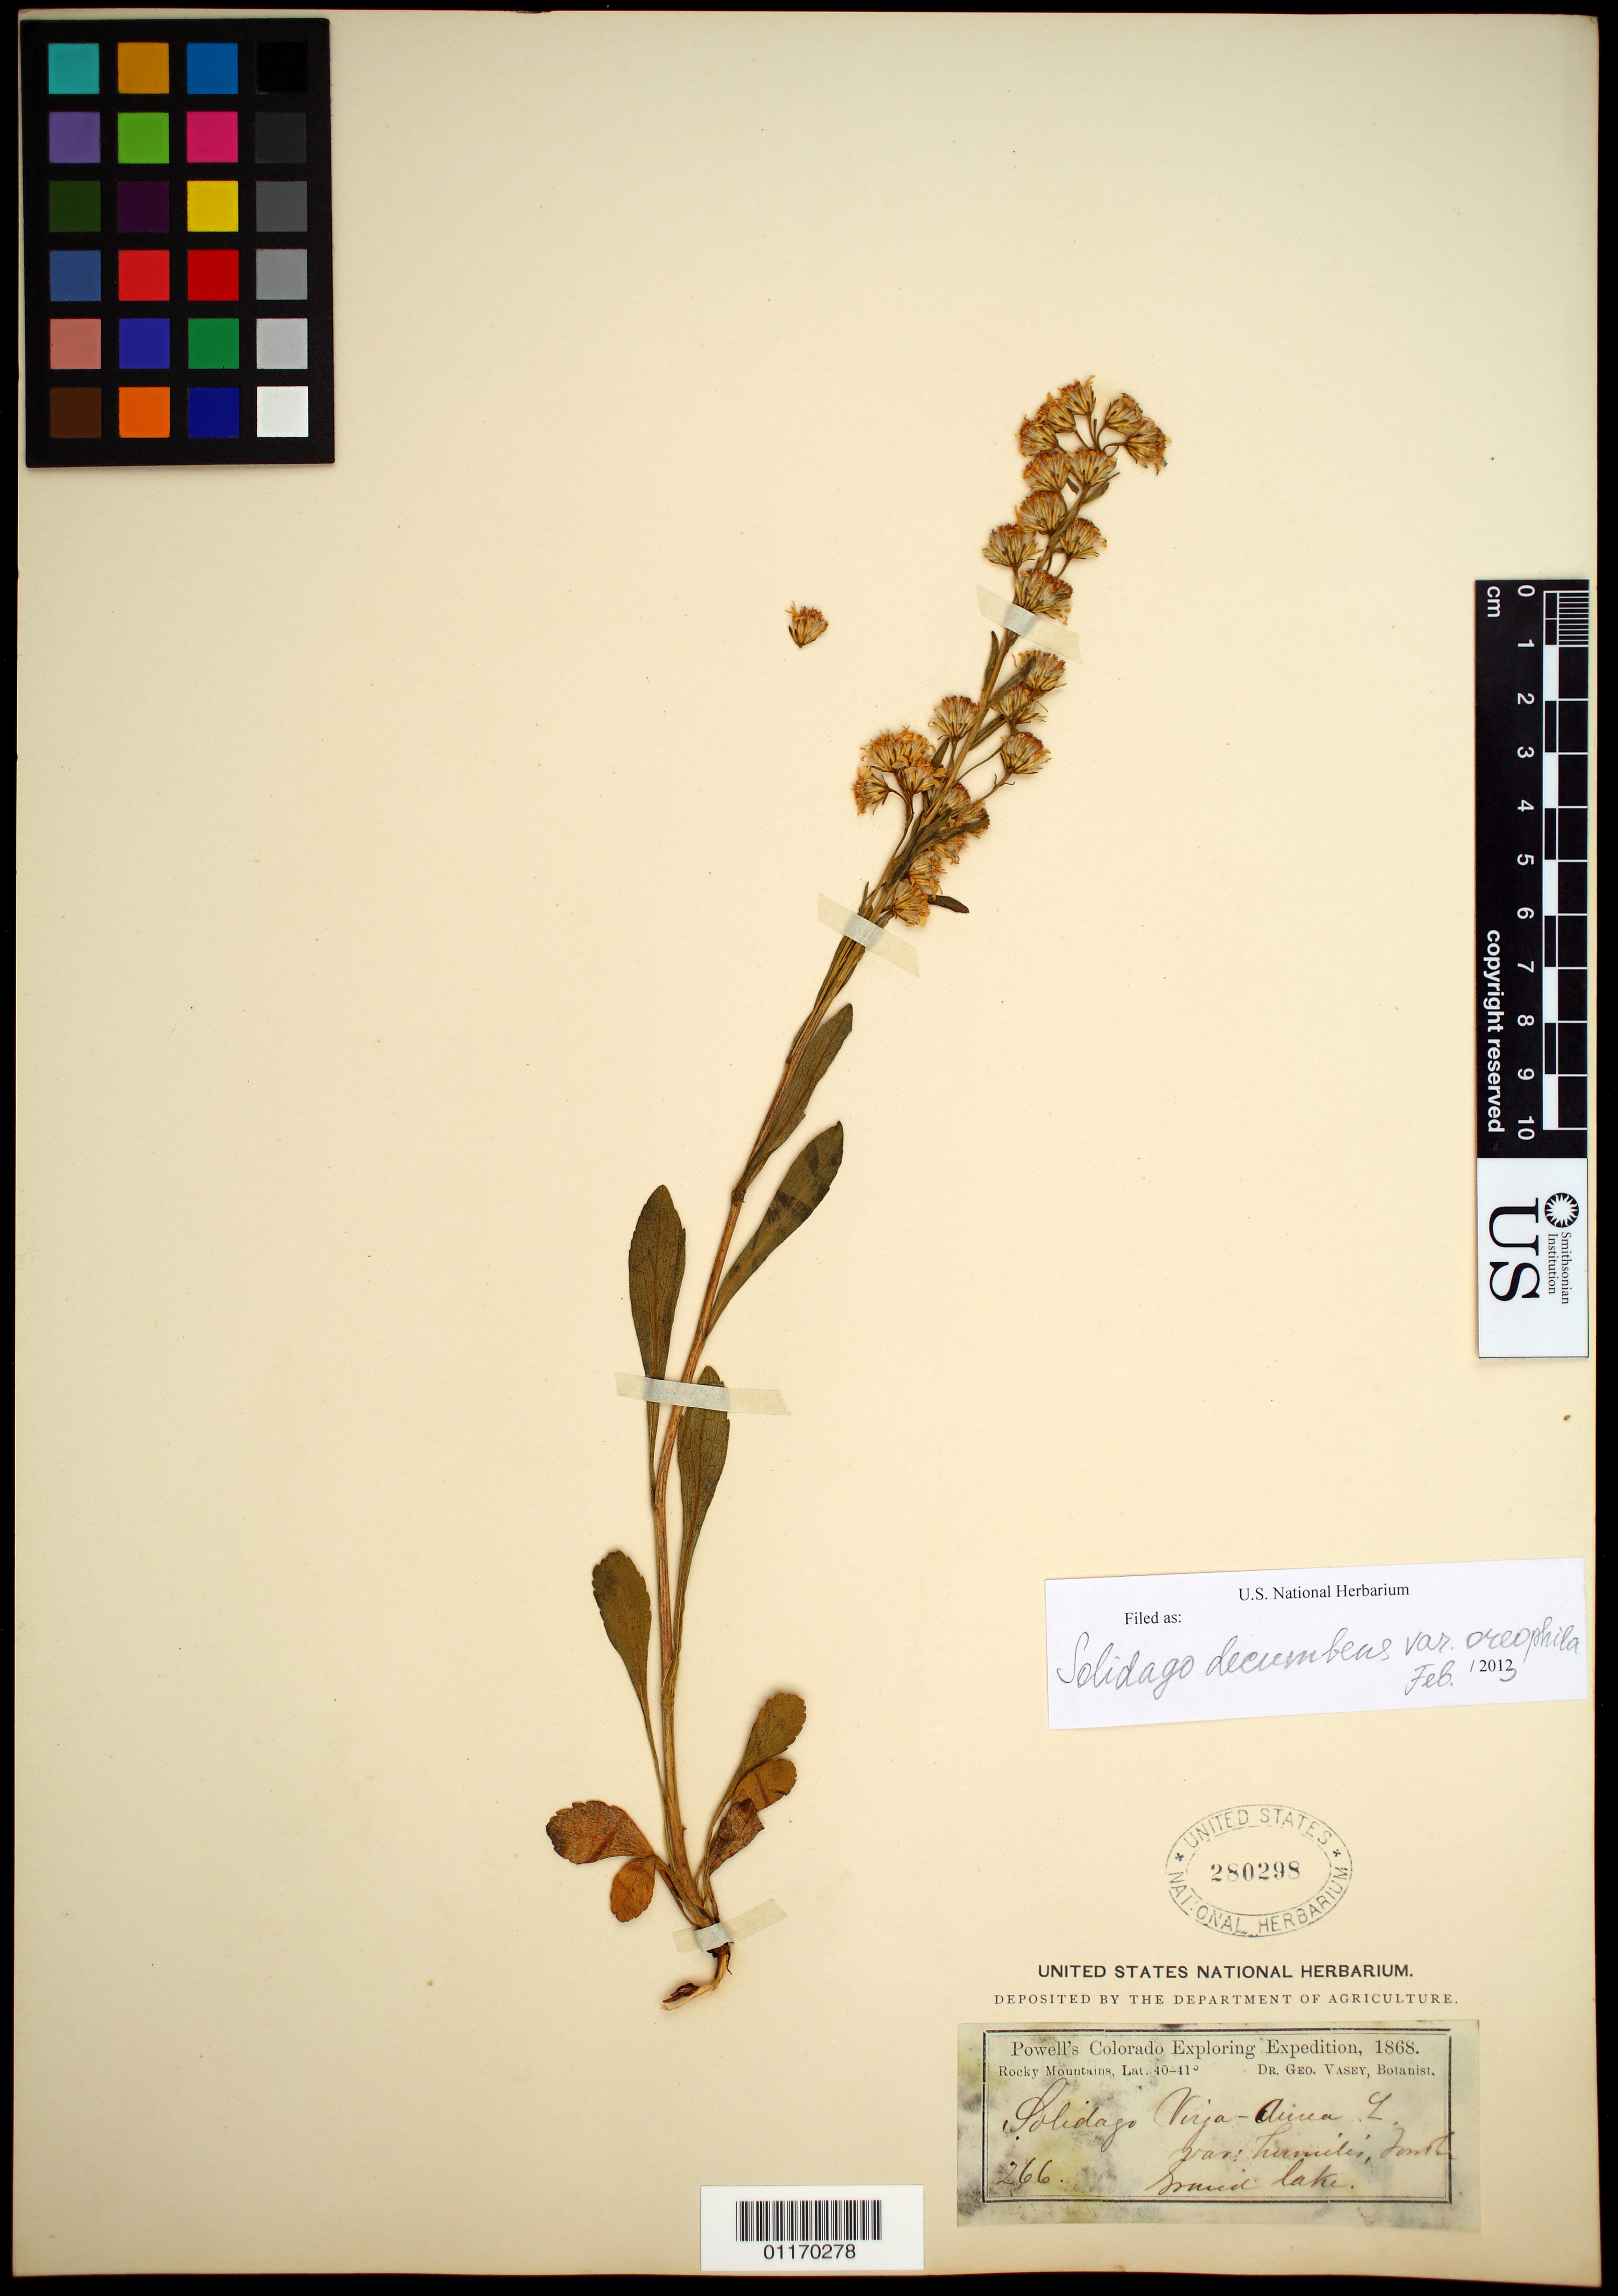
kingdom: Plantae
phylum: Tracheophyta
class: Magnoliopsida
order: Asterales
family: Asteraceae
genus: Solidago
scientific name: Solidago decumbens var. oreophila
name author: (Rydb.) Fernald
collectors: G. Vasey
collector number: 266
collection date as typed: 1868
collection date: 1868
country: United States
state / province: Colorado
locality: Grand Lake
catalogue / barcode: US 280298